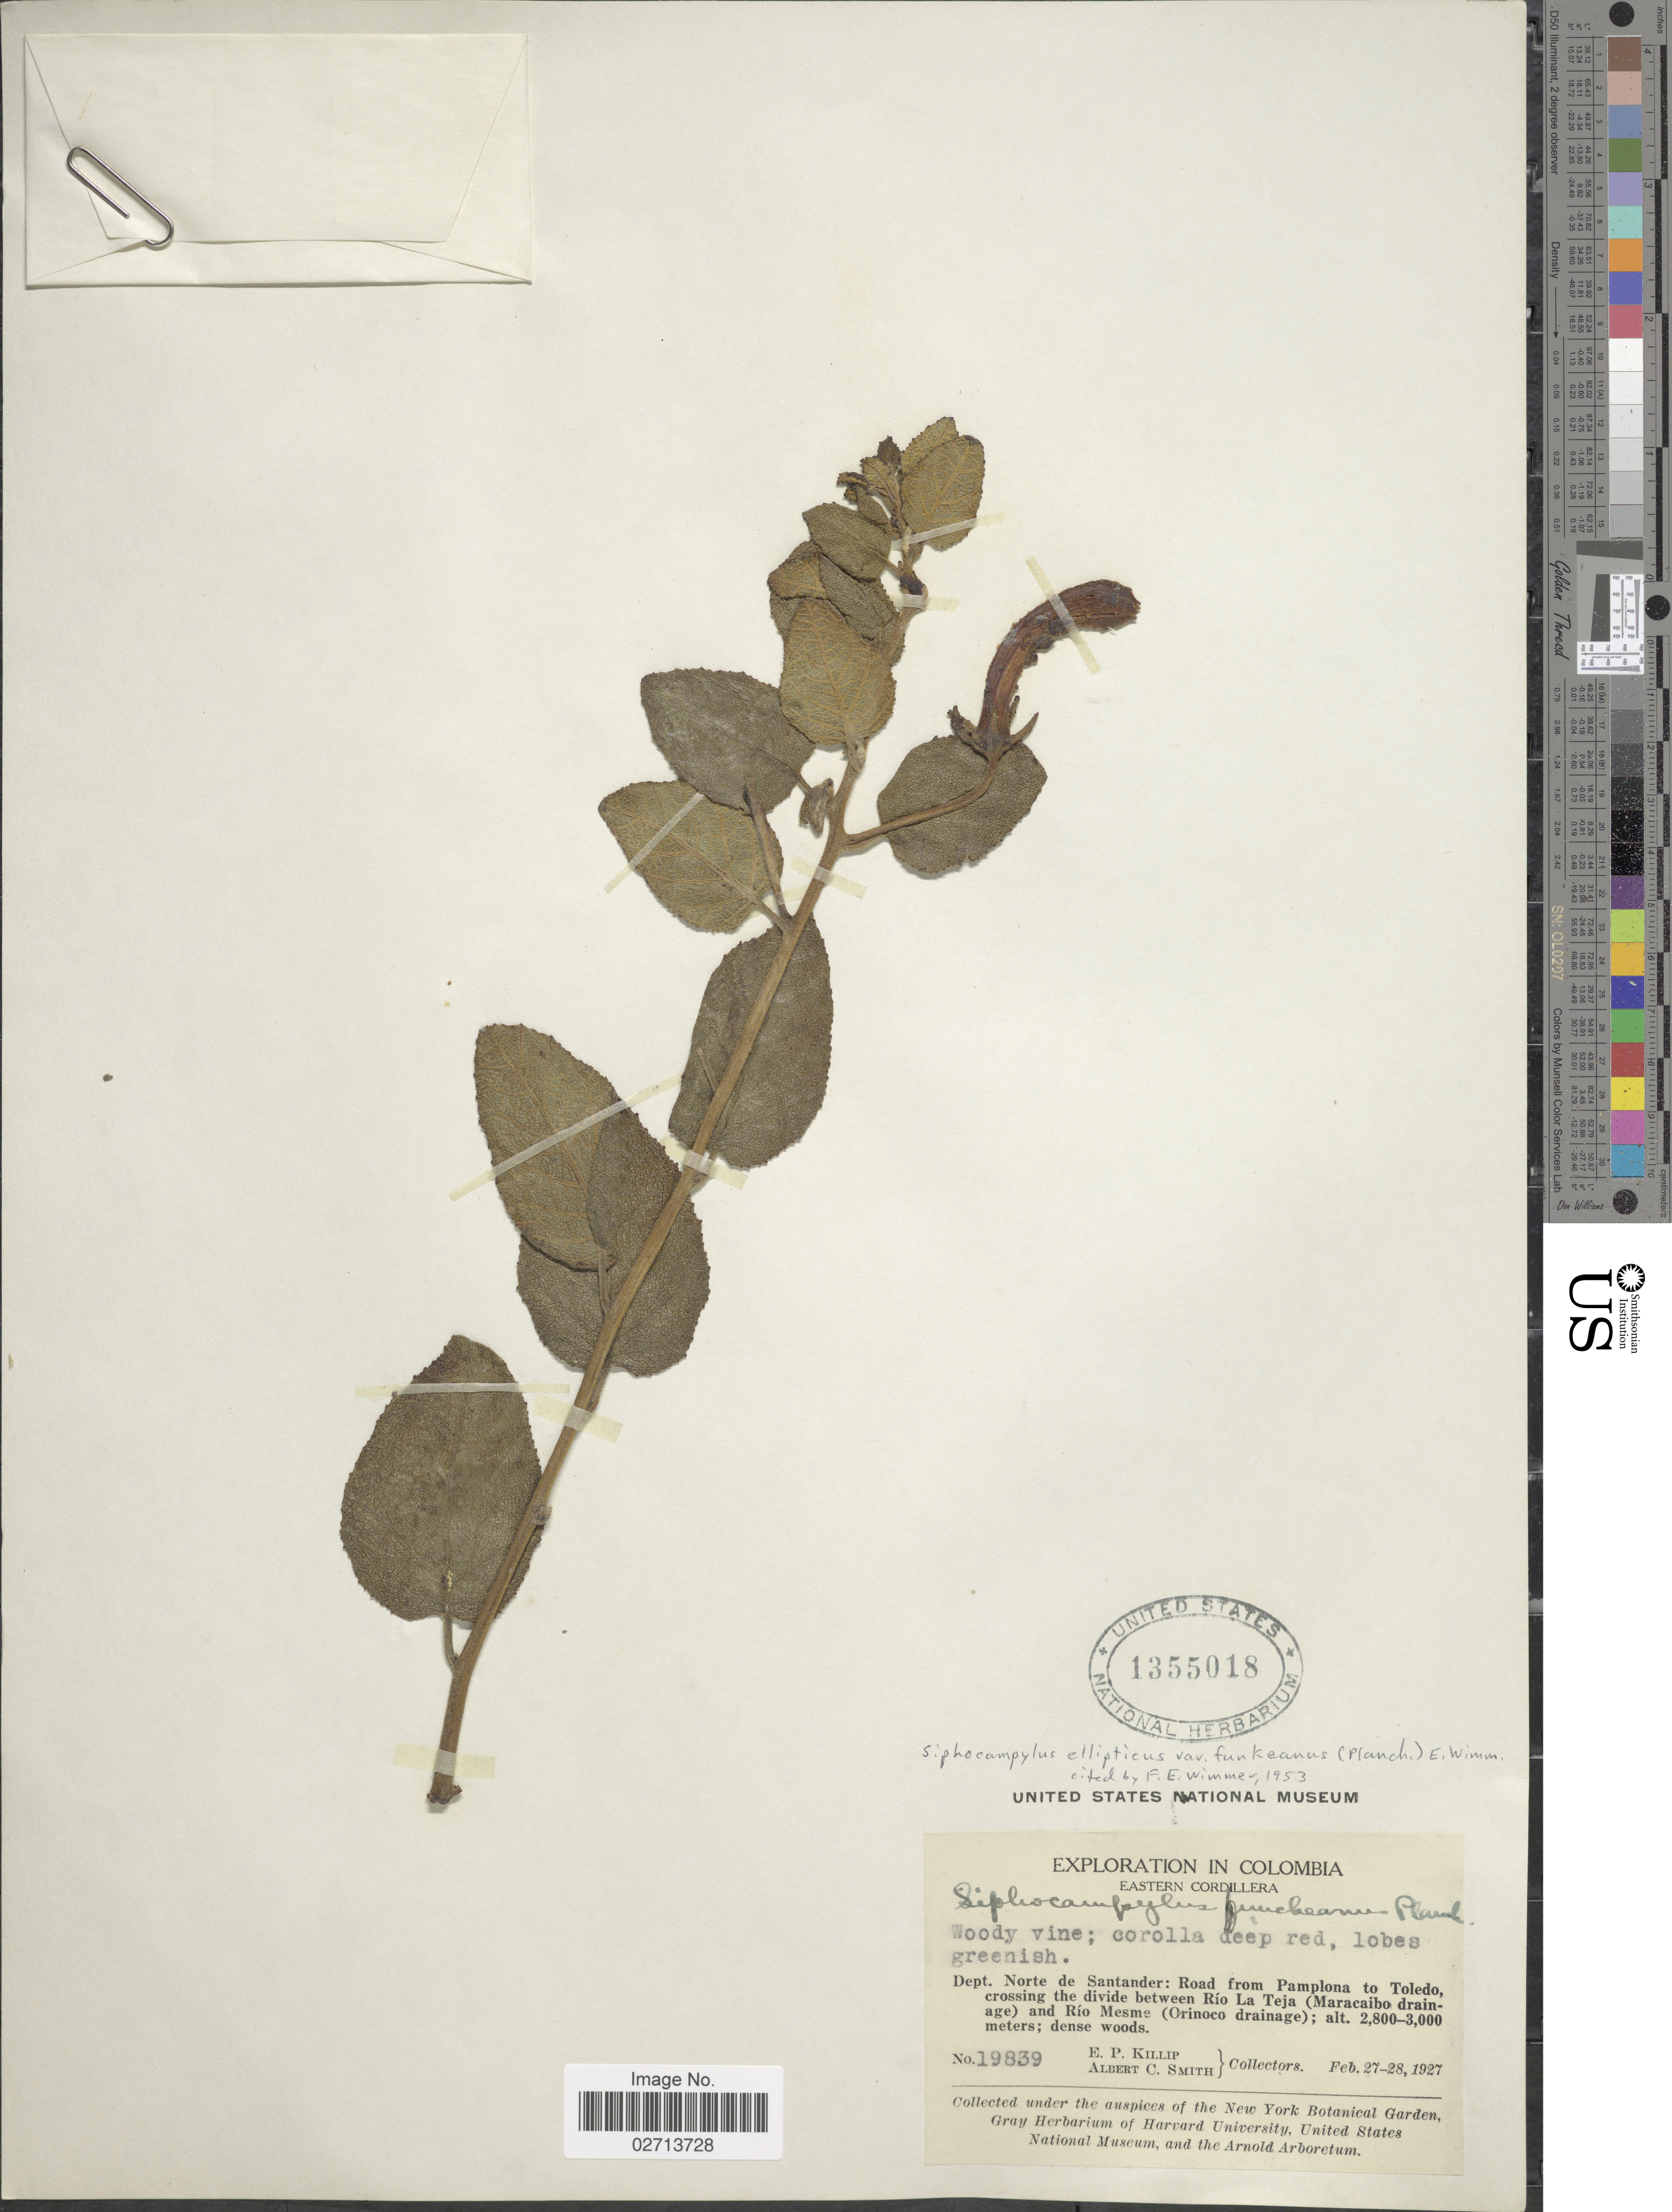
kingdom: Plantae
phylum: Tracheophyta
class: Magnoliopsida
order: Asterales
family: Campanulaceae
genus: Siphocampylus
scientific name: Siphocampylus ellipticus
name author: (Willd. ex Schult.) Vatke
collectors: E. P. Killip & A. C. Smith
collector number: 19839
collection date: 1927-02-27/1927-02-28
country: Colombia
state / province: Norte de Santander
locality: Dept. Norte de Santander: Road from Pamplona to Toledo, crossing the divide between Río La Teja (Maracaibo drainage) and Río Mesme (Orinoco drainage); dense woods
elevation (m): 2800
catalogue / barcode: US 1355018